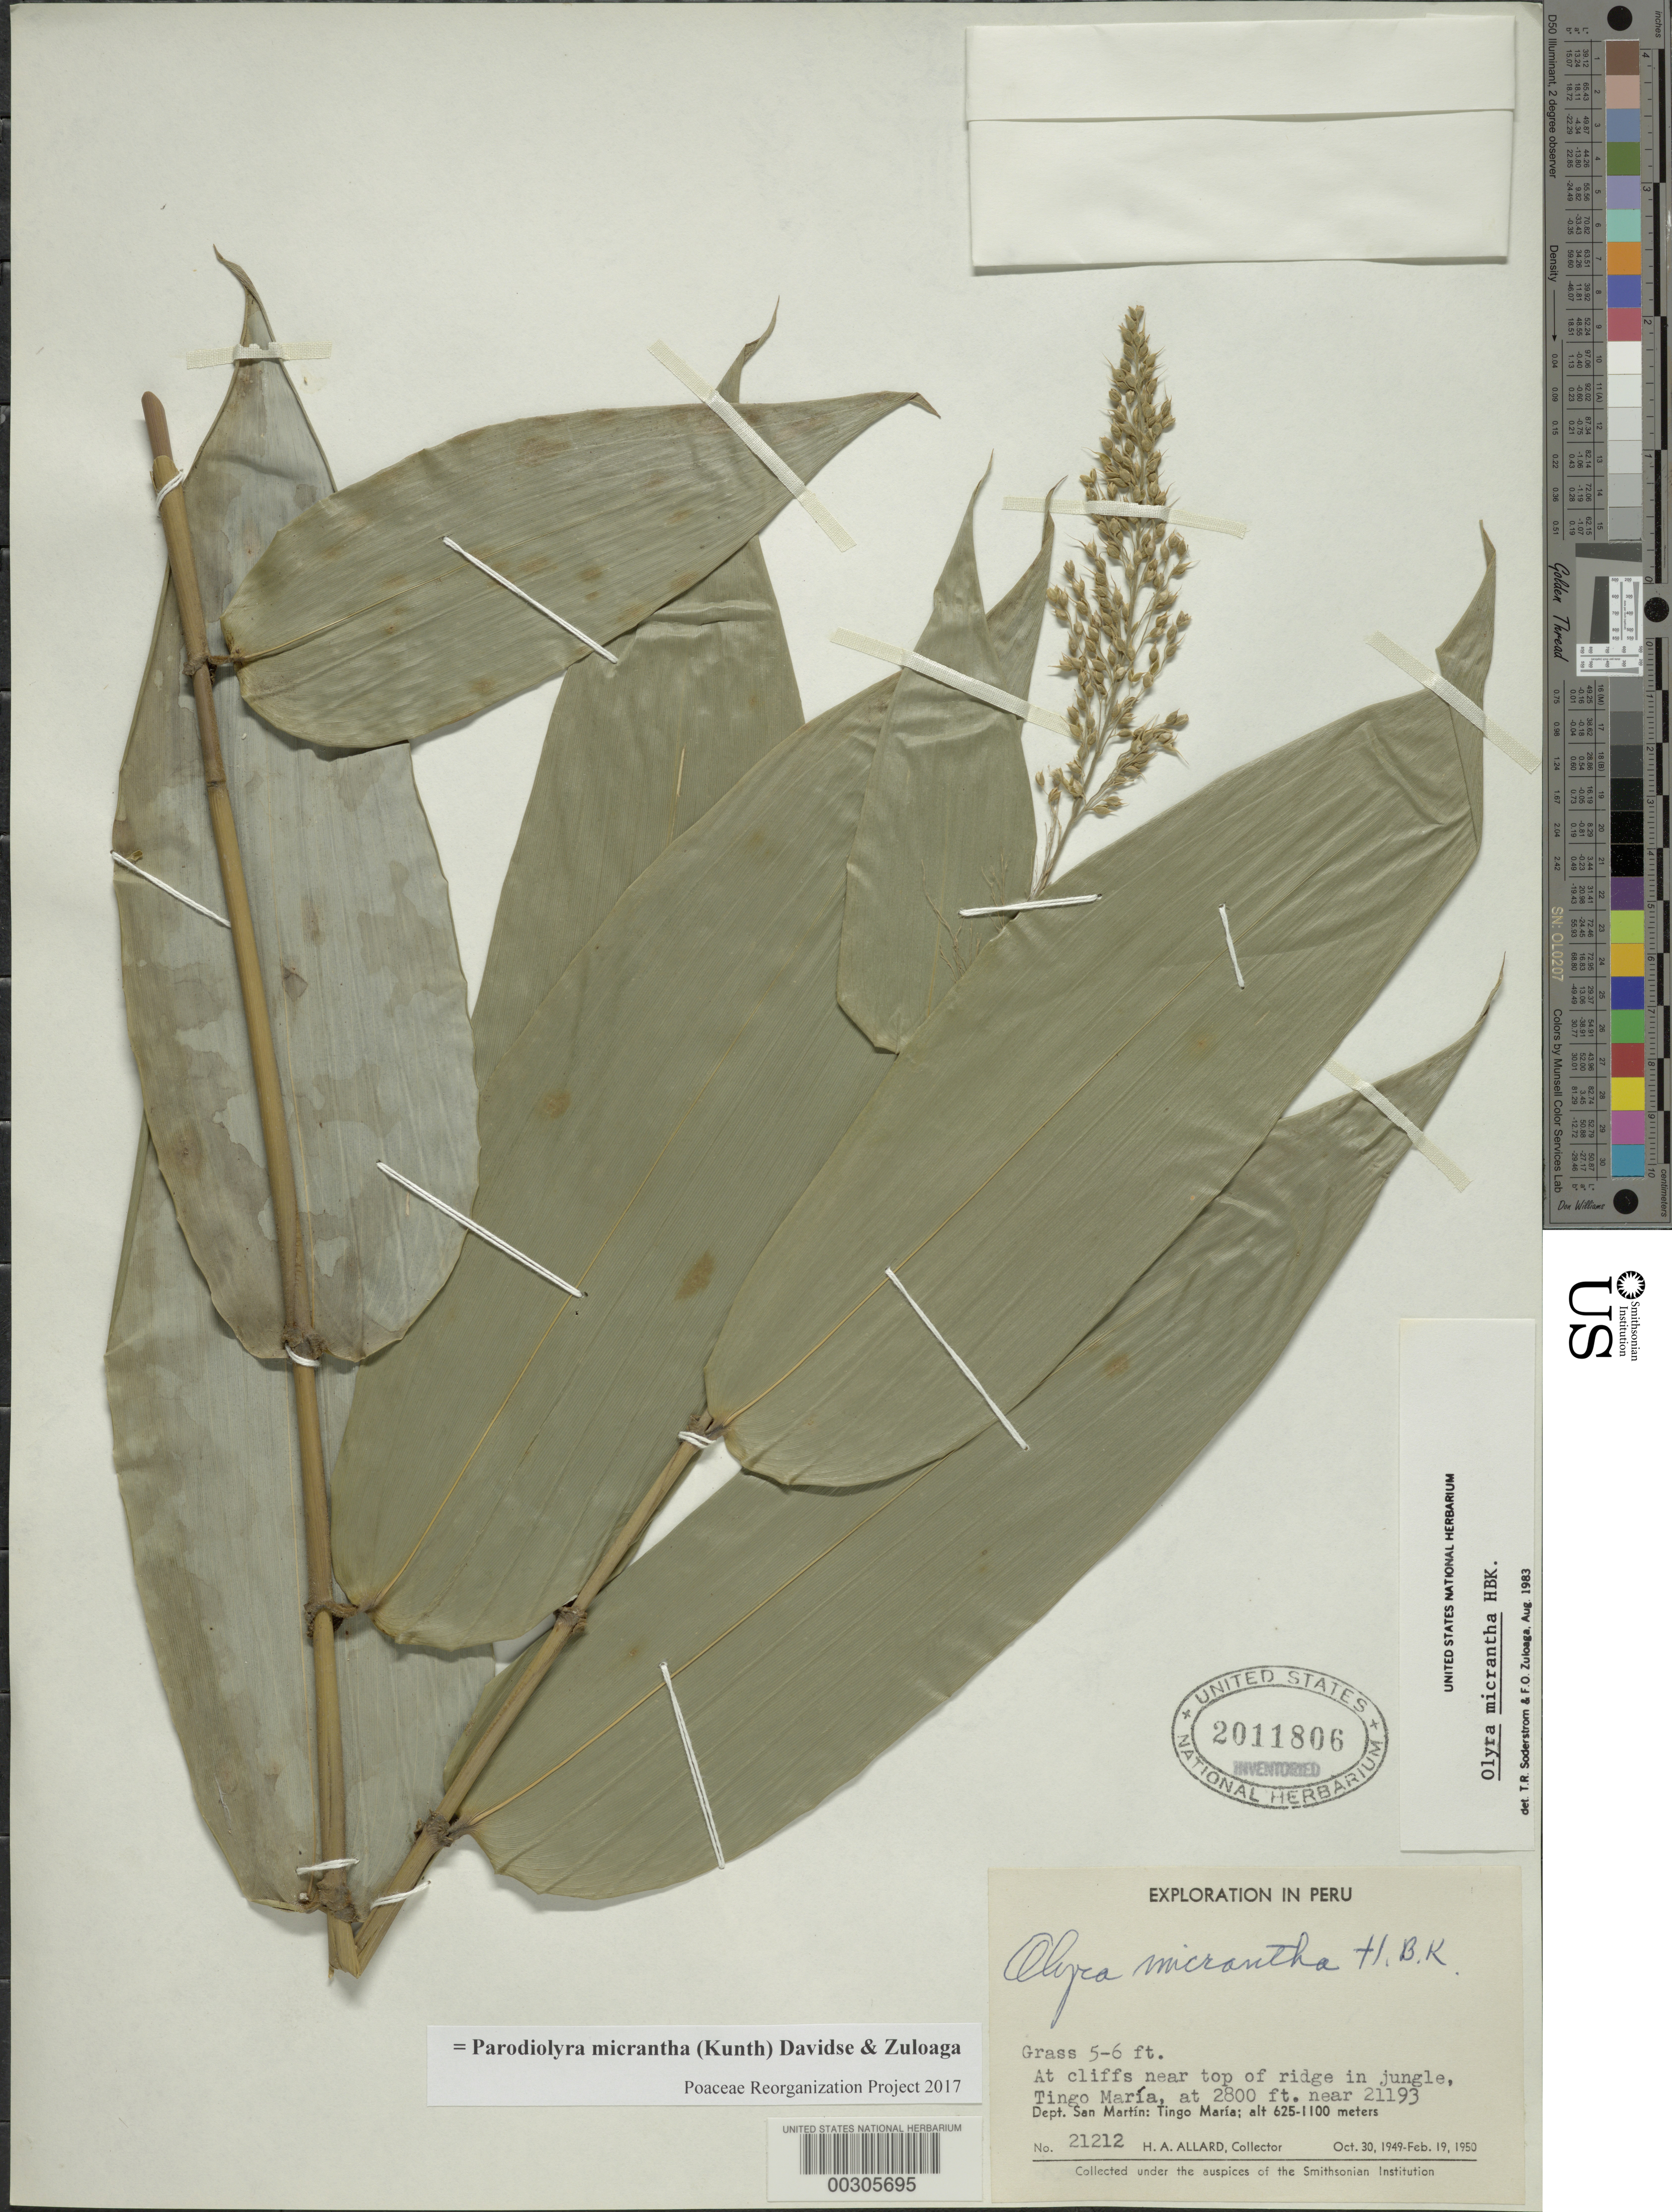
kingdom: Plantae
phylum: Tracheophyta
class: Liliopsida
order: Poales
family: Poaceae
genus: Parodiolyra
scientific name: Parodiolyra micrantha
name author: (Kunth) Davidse & Zuloaga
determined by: Poaceae Reorganization Project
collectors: H. A. Allard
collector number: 21212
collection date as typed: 30 Oct 1949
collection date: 1949-10-30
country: Peru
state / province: San Martín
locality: Tingo maria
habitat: on cliffs near top of slope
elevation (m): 854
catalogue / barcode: US 2011806